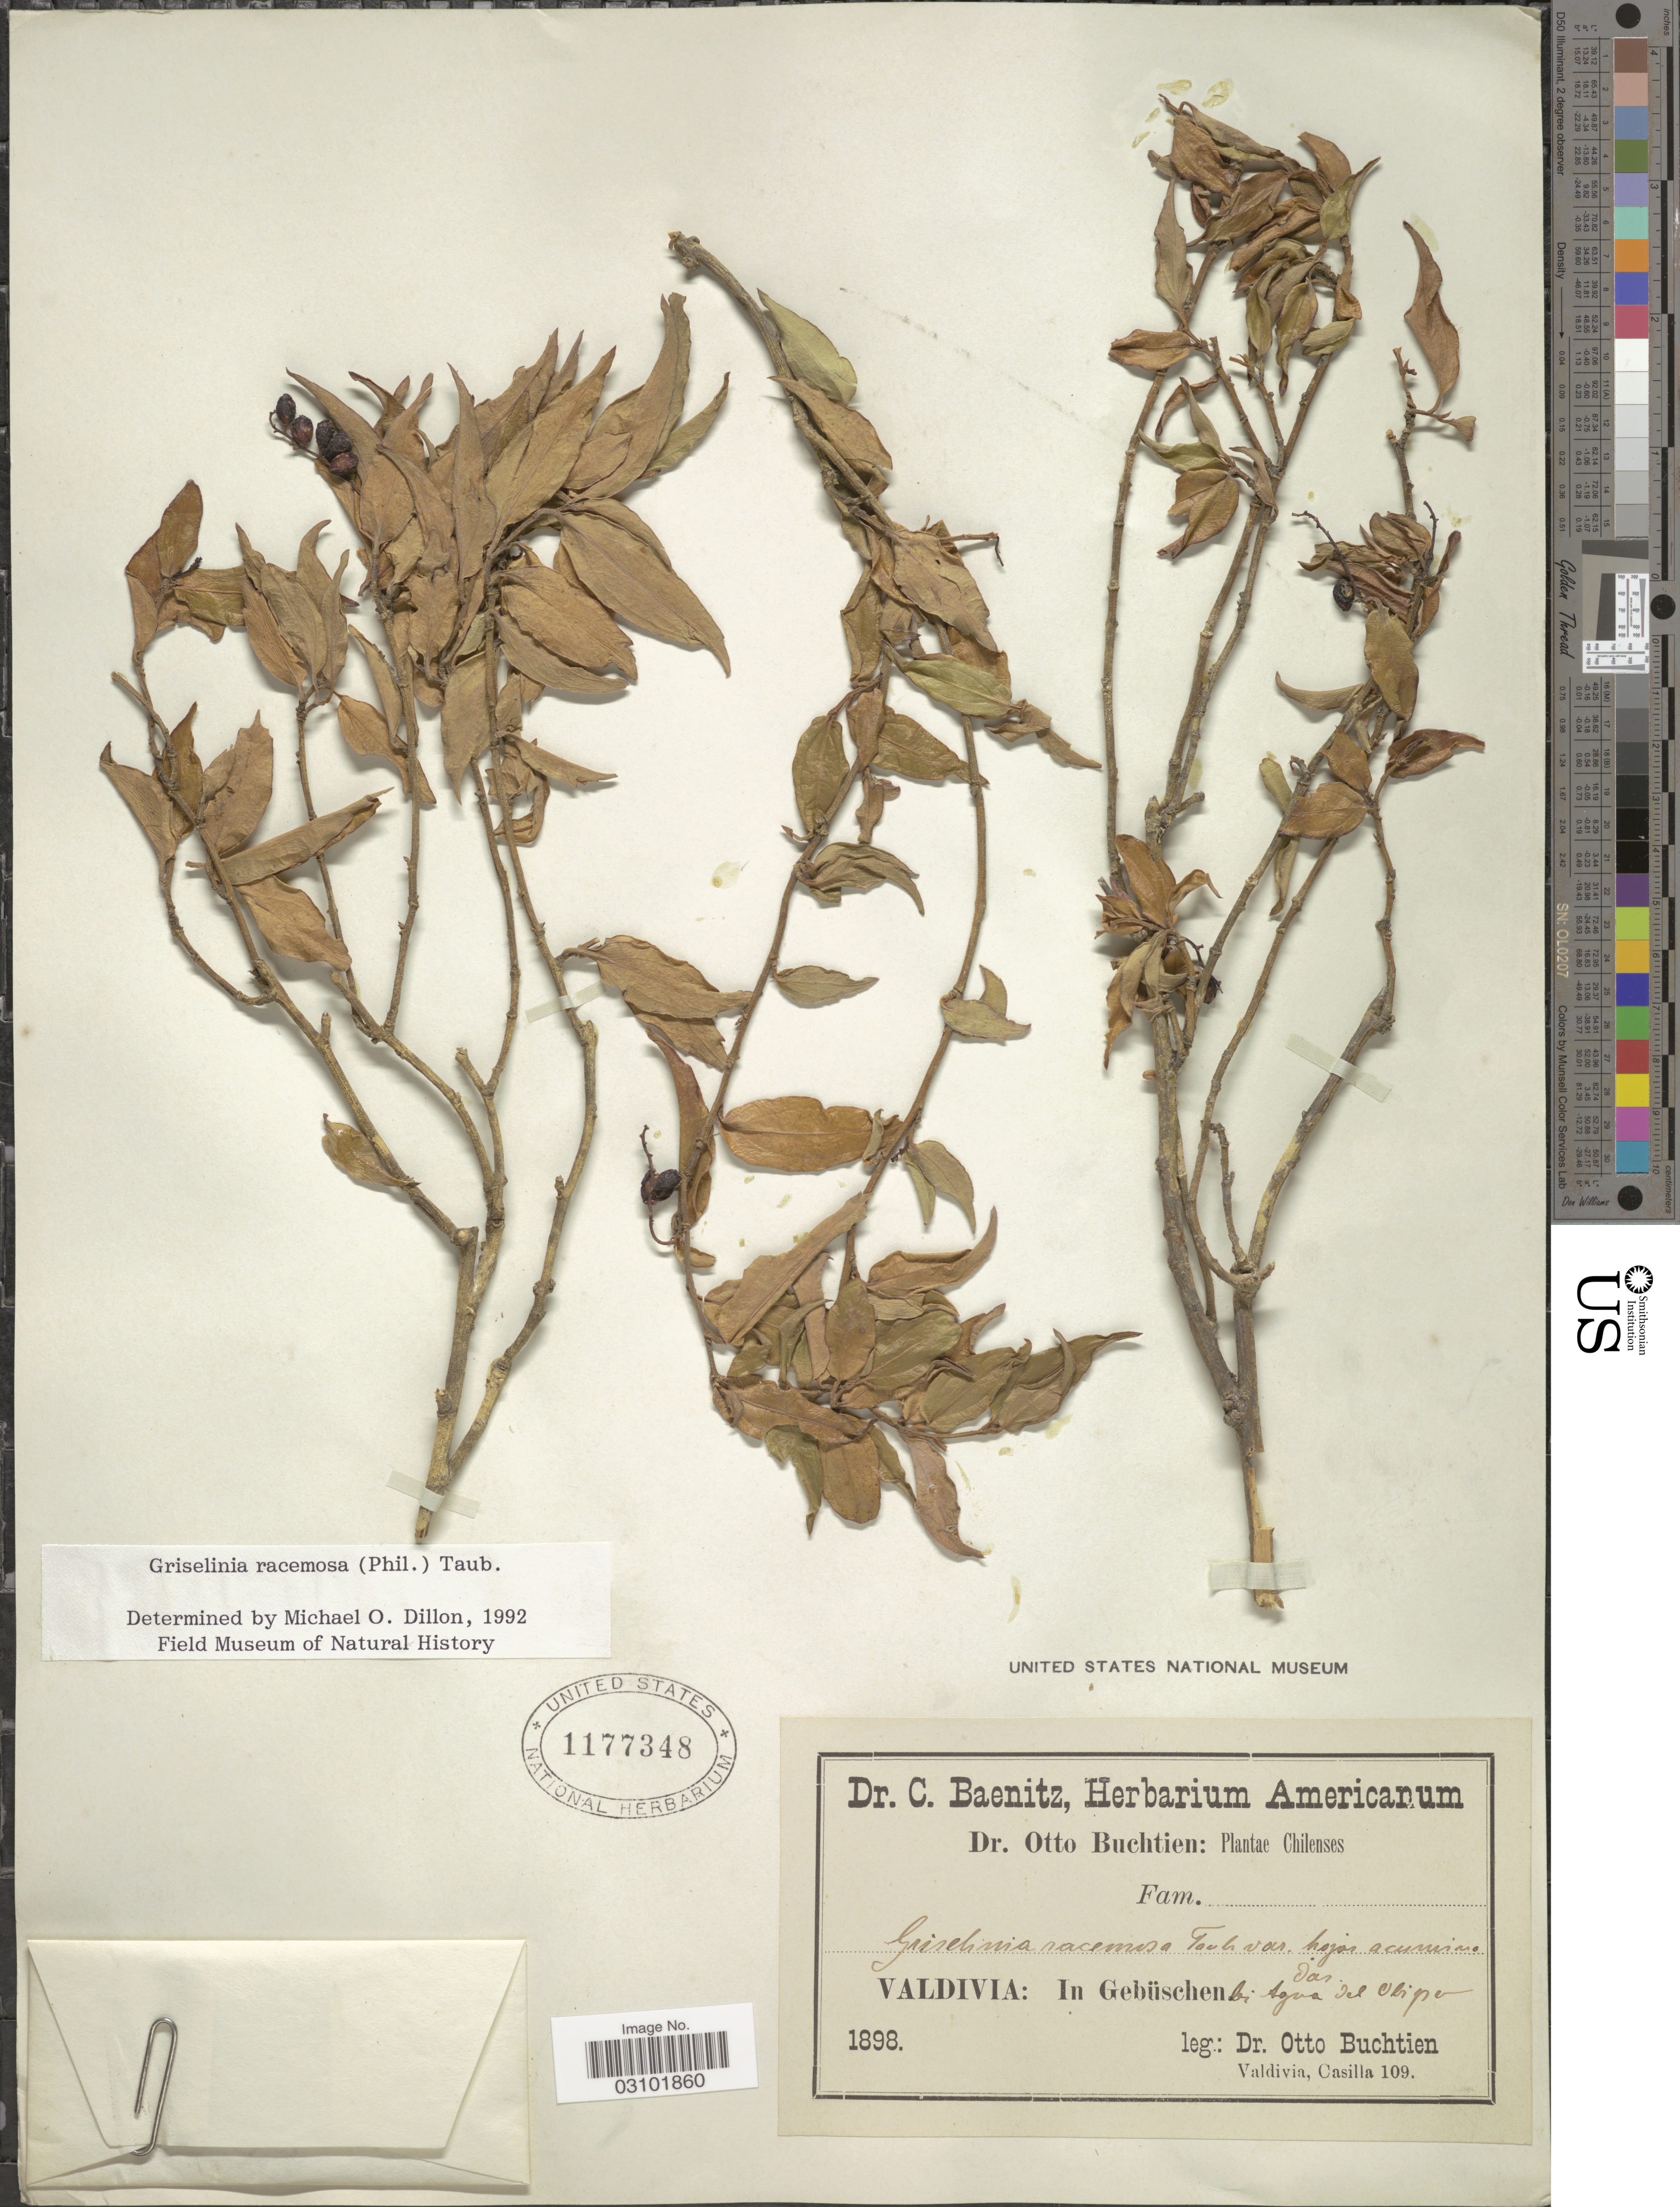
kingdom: Plantae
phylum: Tracheophyta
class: Magnoliopsida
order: Apiales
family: Griseliniaceae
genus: Griselinia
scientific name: Griselinia racemosa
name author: (Phil.) Taub.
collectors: O. Buchtien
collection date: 1898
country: Chile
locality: Chilenses. Valdivia: In Gebüschen. Bei Agua del Obispo.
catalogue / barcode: US 1177348